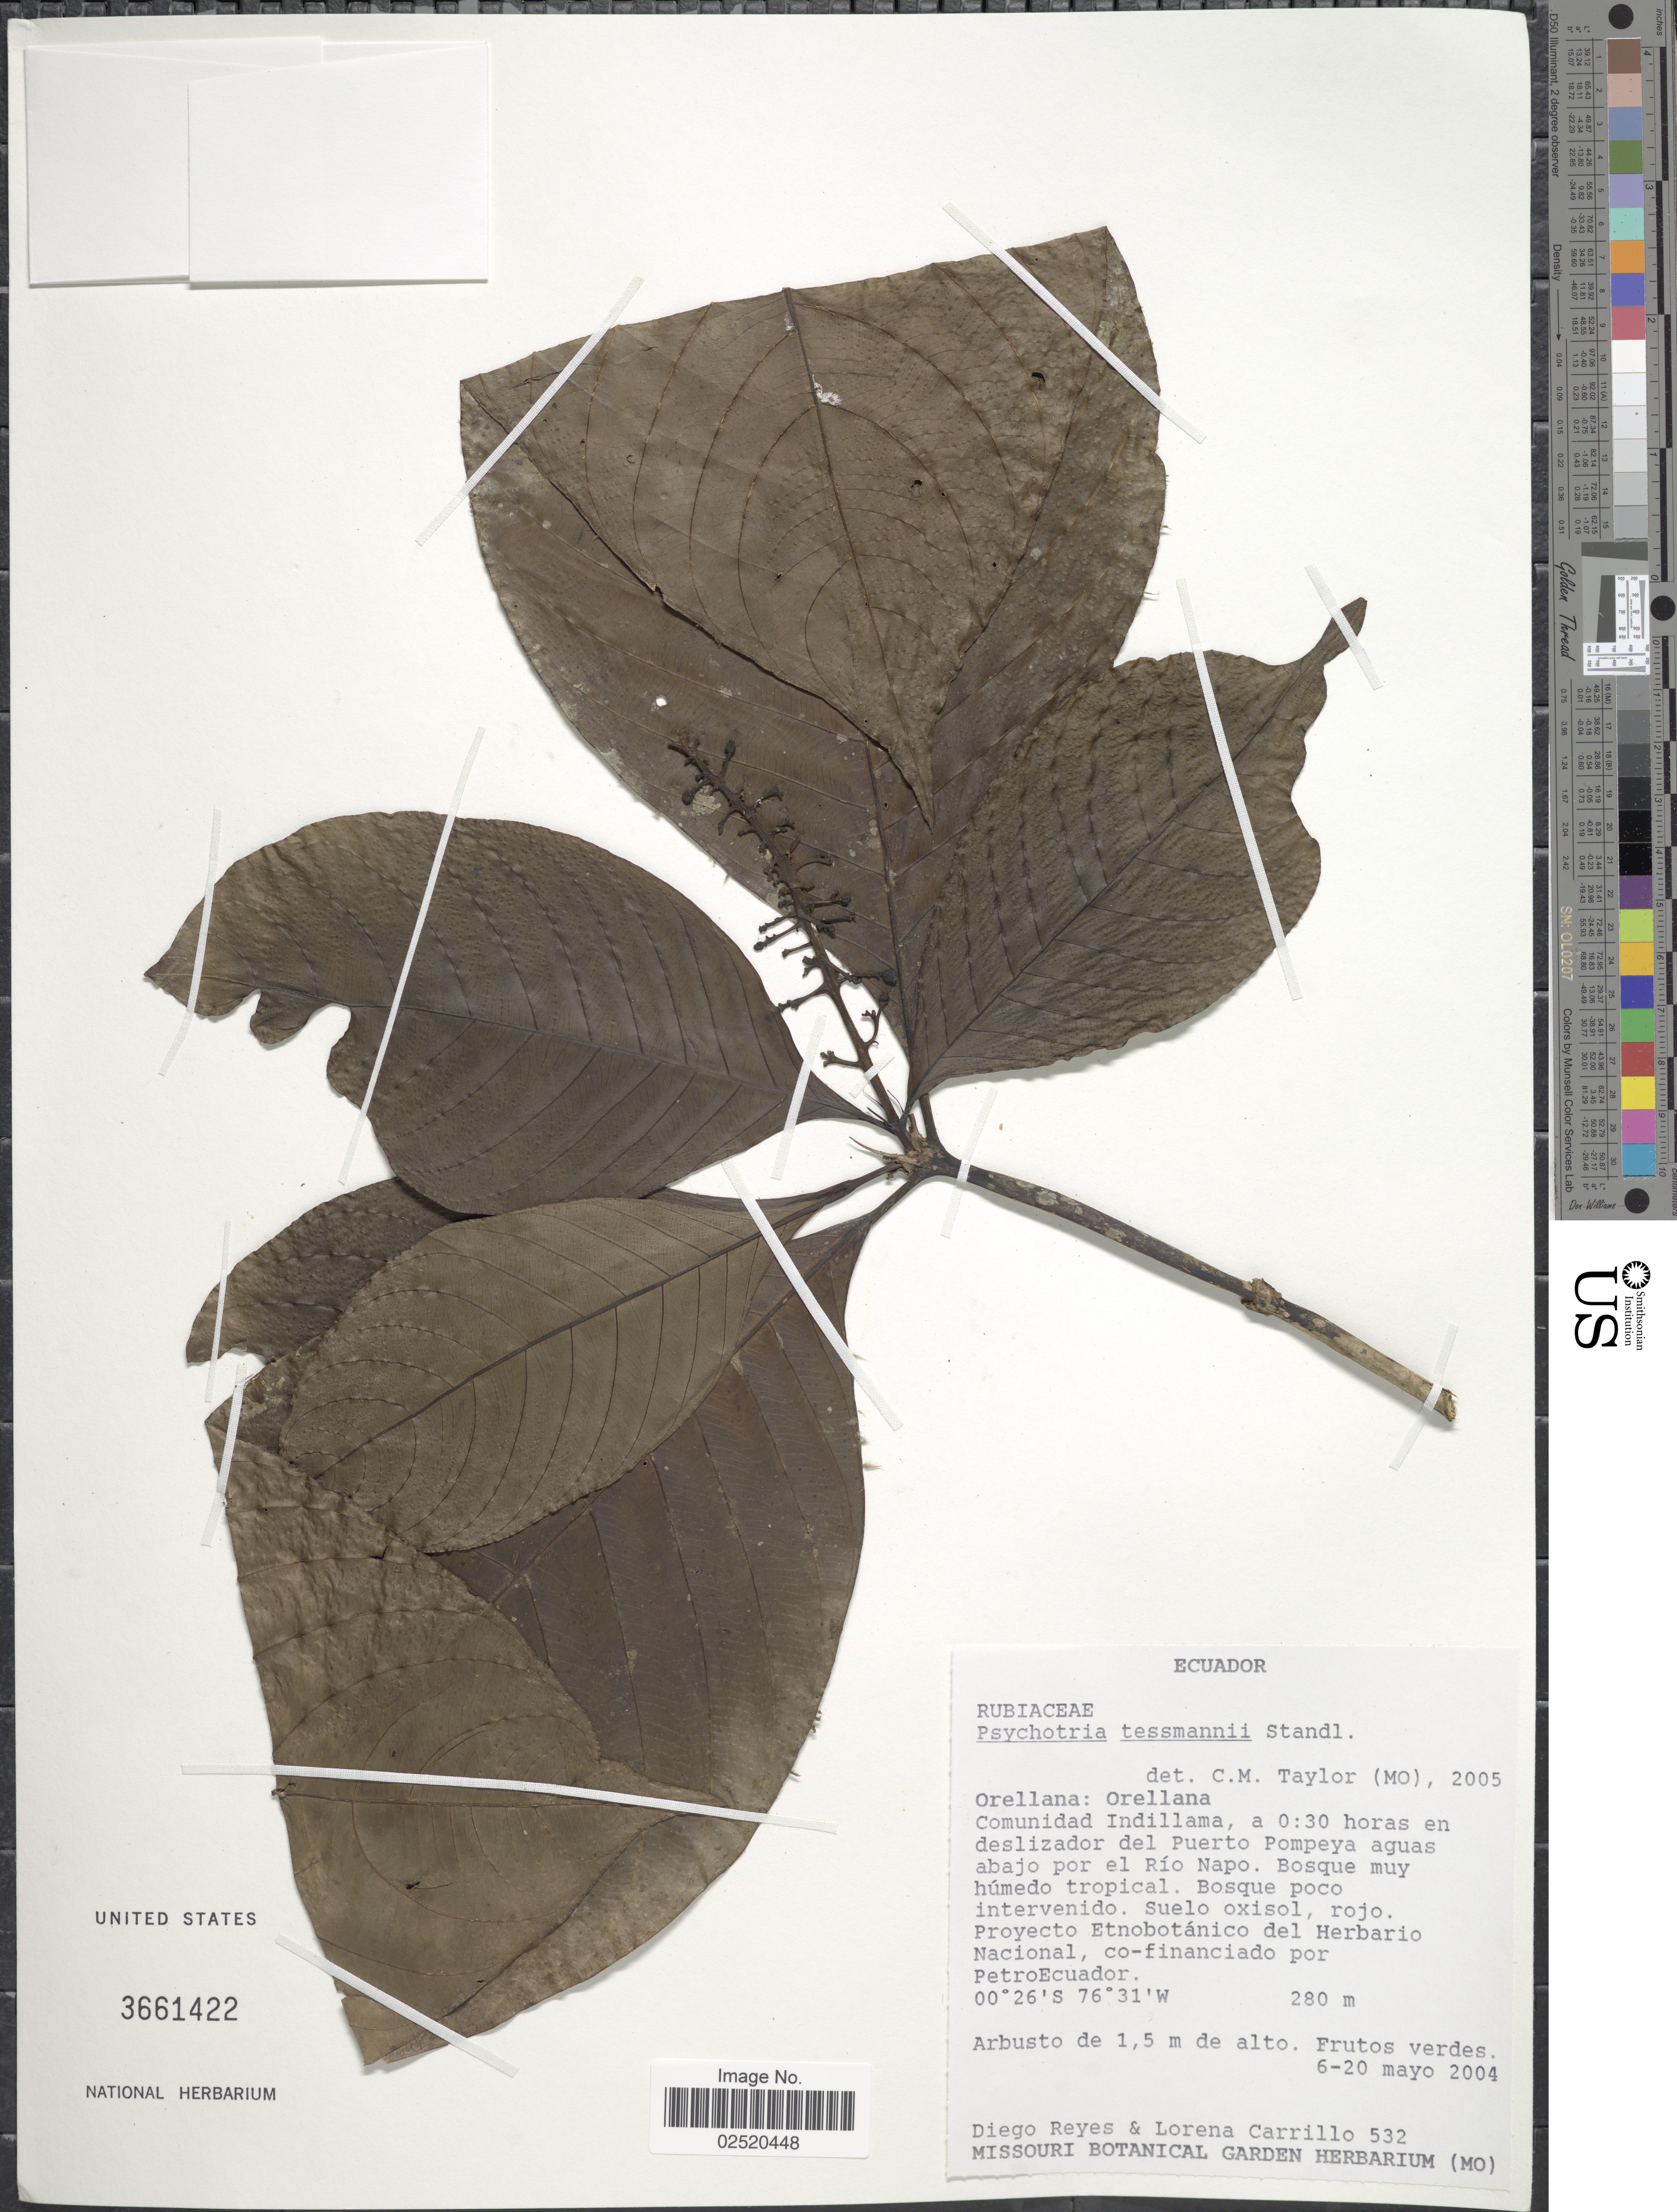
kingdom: Plantae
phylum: Tracheophyta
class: Magnoliopsida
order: Gentianales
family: Rubiaceae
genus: Psychotria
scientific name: Psychotria tessmannii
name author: Standl.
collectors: D. Reyes & L. Carrillo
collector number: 532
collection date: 2004-05-06/2004-05-20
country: Ecuador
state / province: Orellana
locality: Orellana. Comunidad Indillama, a 0:30 horas en deslizador del Puerto Pompeya aguas abajo por el Río Napo. Proyecto Etnobotánico del Herbario Nacional, co-financiado por PetroEcuador [unsure placement]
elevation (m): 280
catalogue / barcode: US 3661422